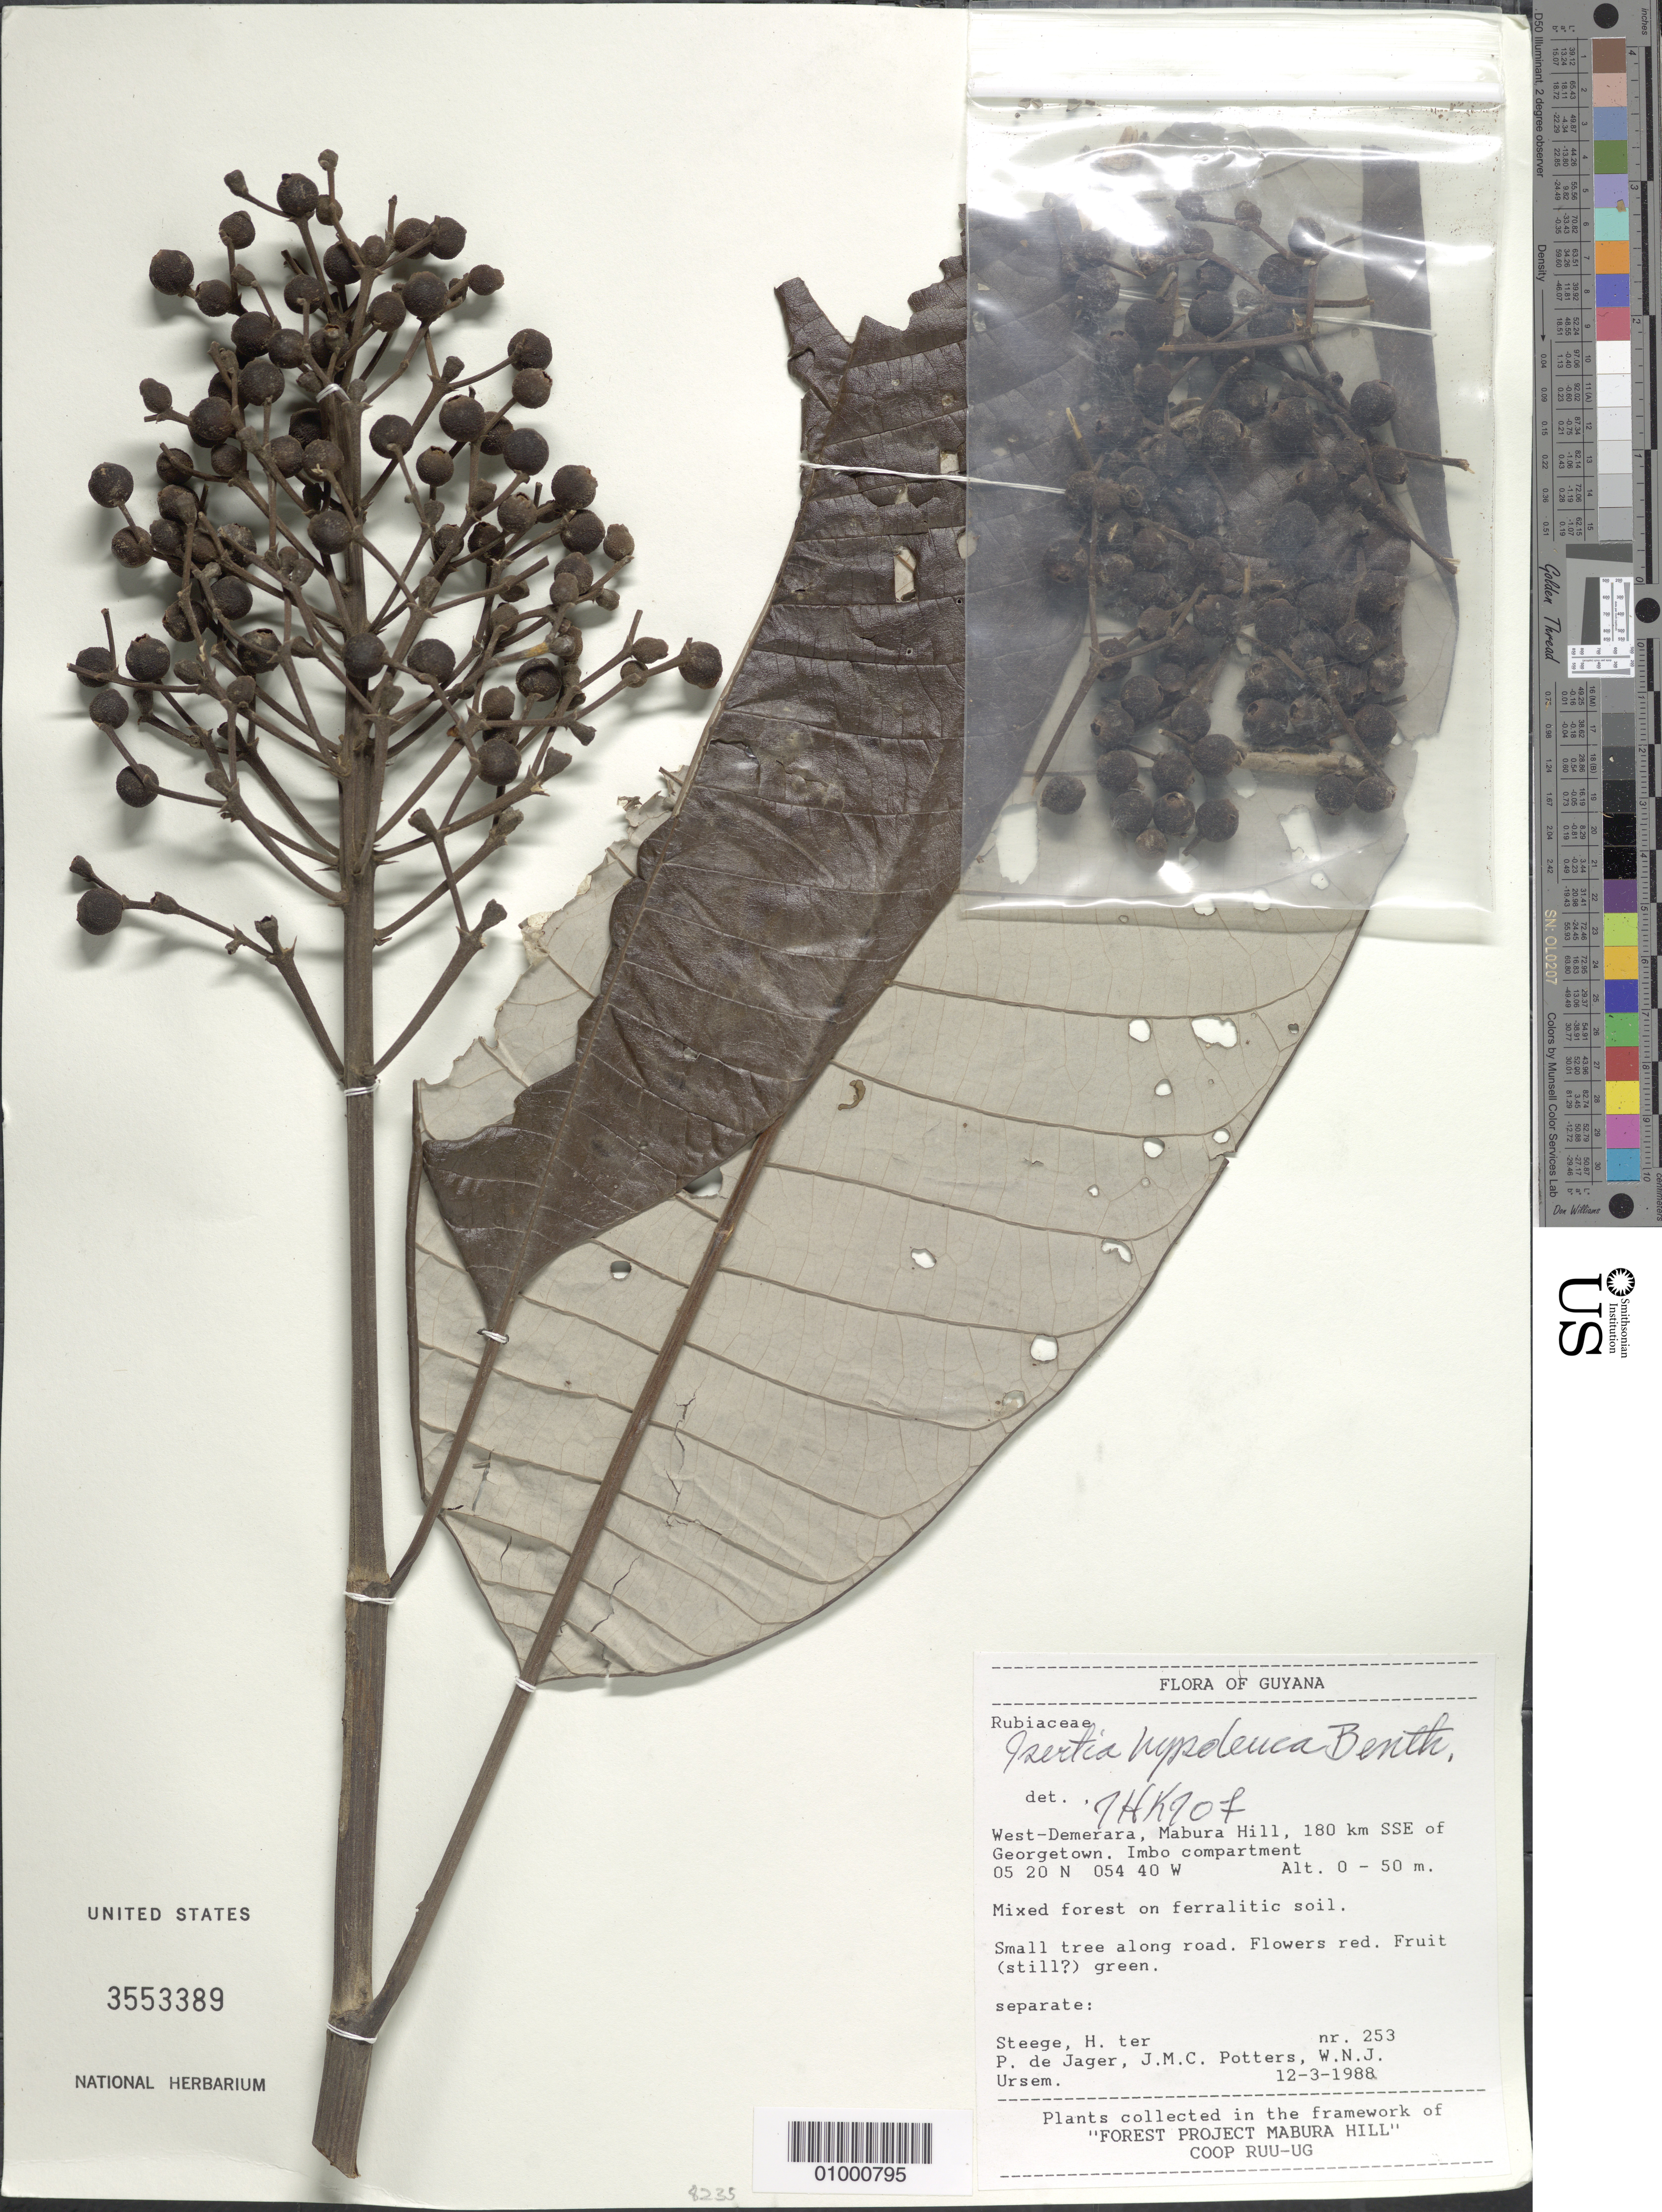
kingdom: Plantae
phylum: Tracheophyta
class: Magnoliopsida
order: Gentianales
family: Rubiaceae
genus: Isertia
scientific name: Isertia hypoleuca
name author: Benth.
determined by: Kirkbride, J. H.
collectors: H. ter Steege, P. De Jager, J. Potters & W. Ursem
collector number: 253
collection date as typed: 12-Mar-88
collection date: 1988-03-12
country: Guyana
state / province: U. Demerara-Berbice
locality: Mabura Hill, 180 km SSE of Georgetown, Imbo compartment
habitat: Mixed forest on ferralitic soil; along road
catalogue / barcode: US 3553389